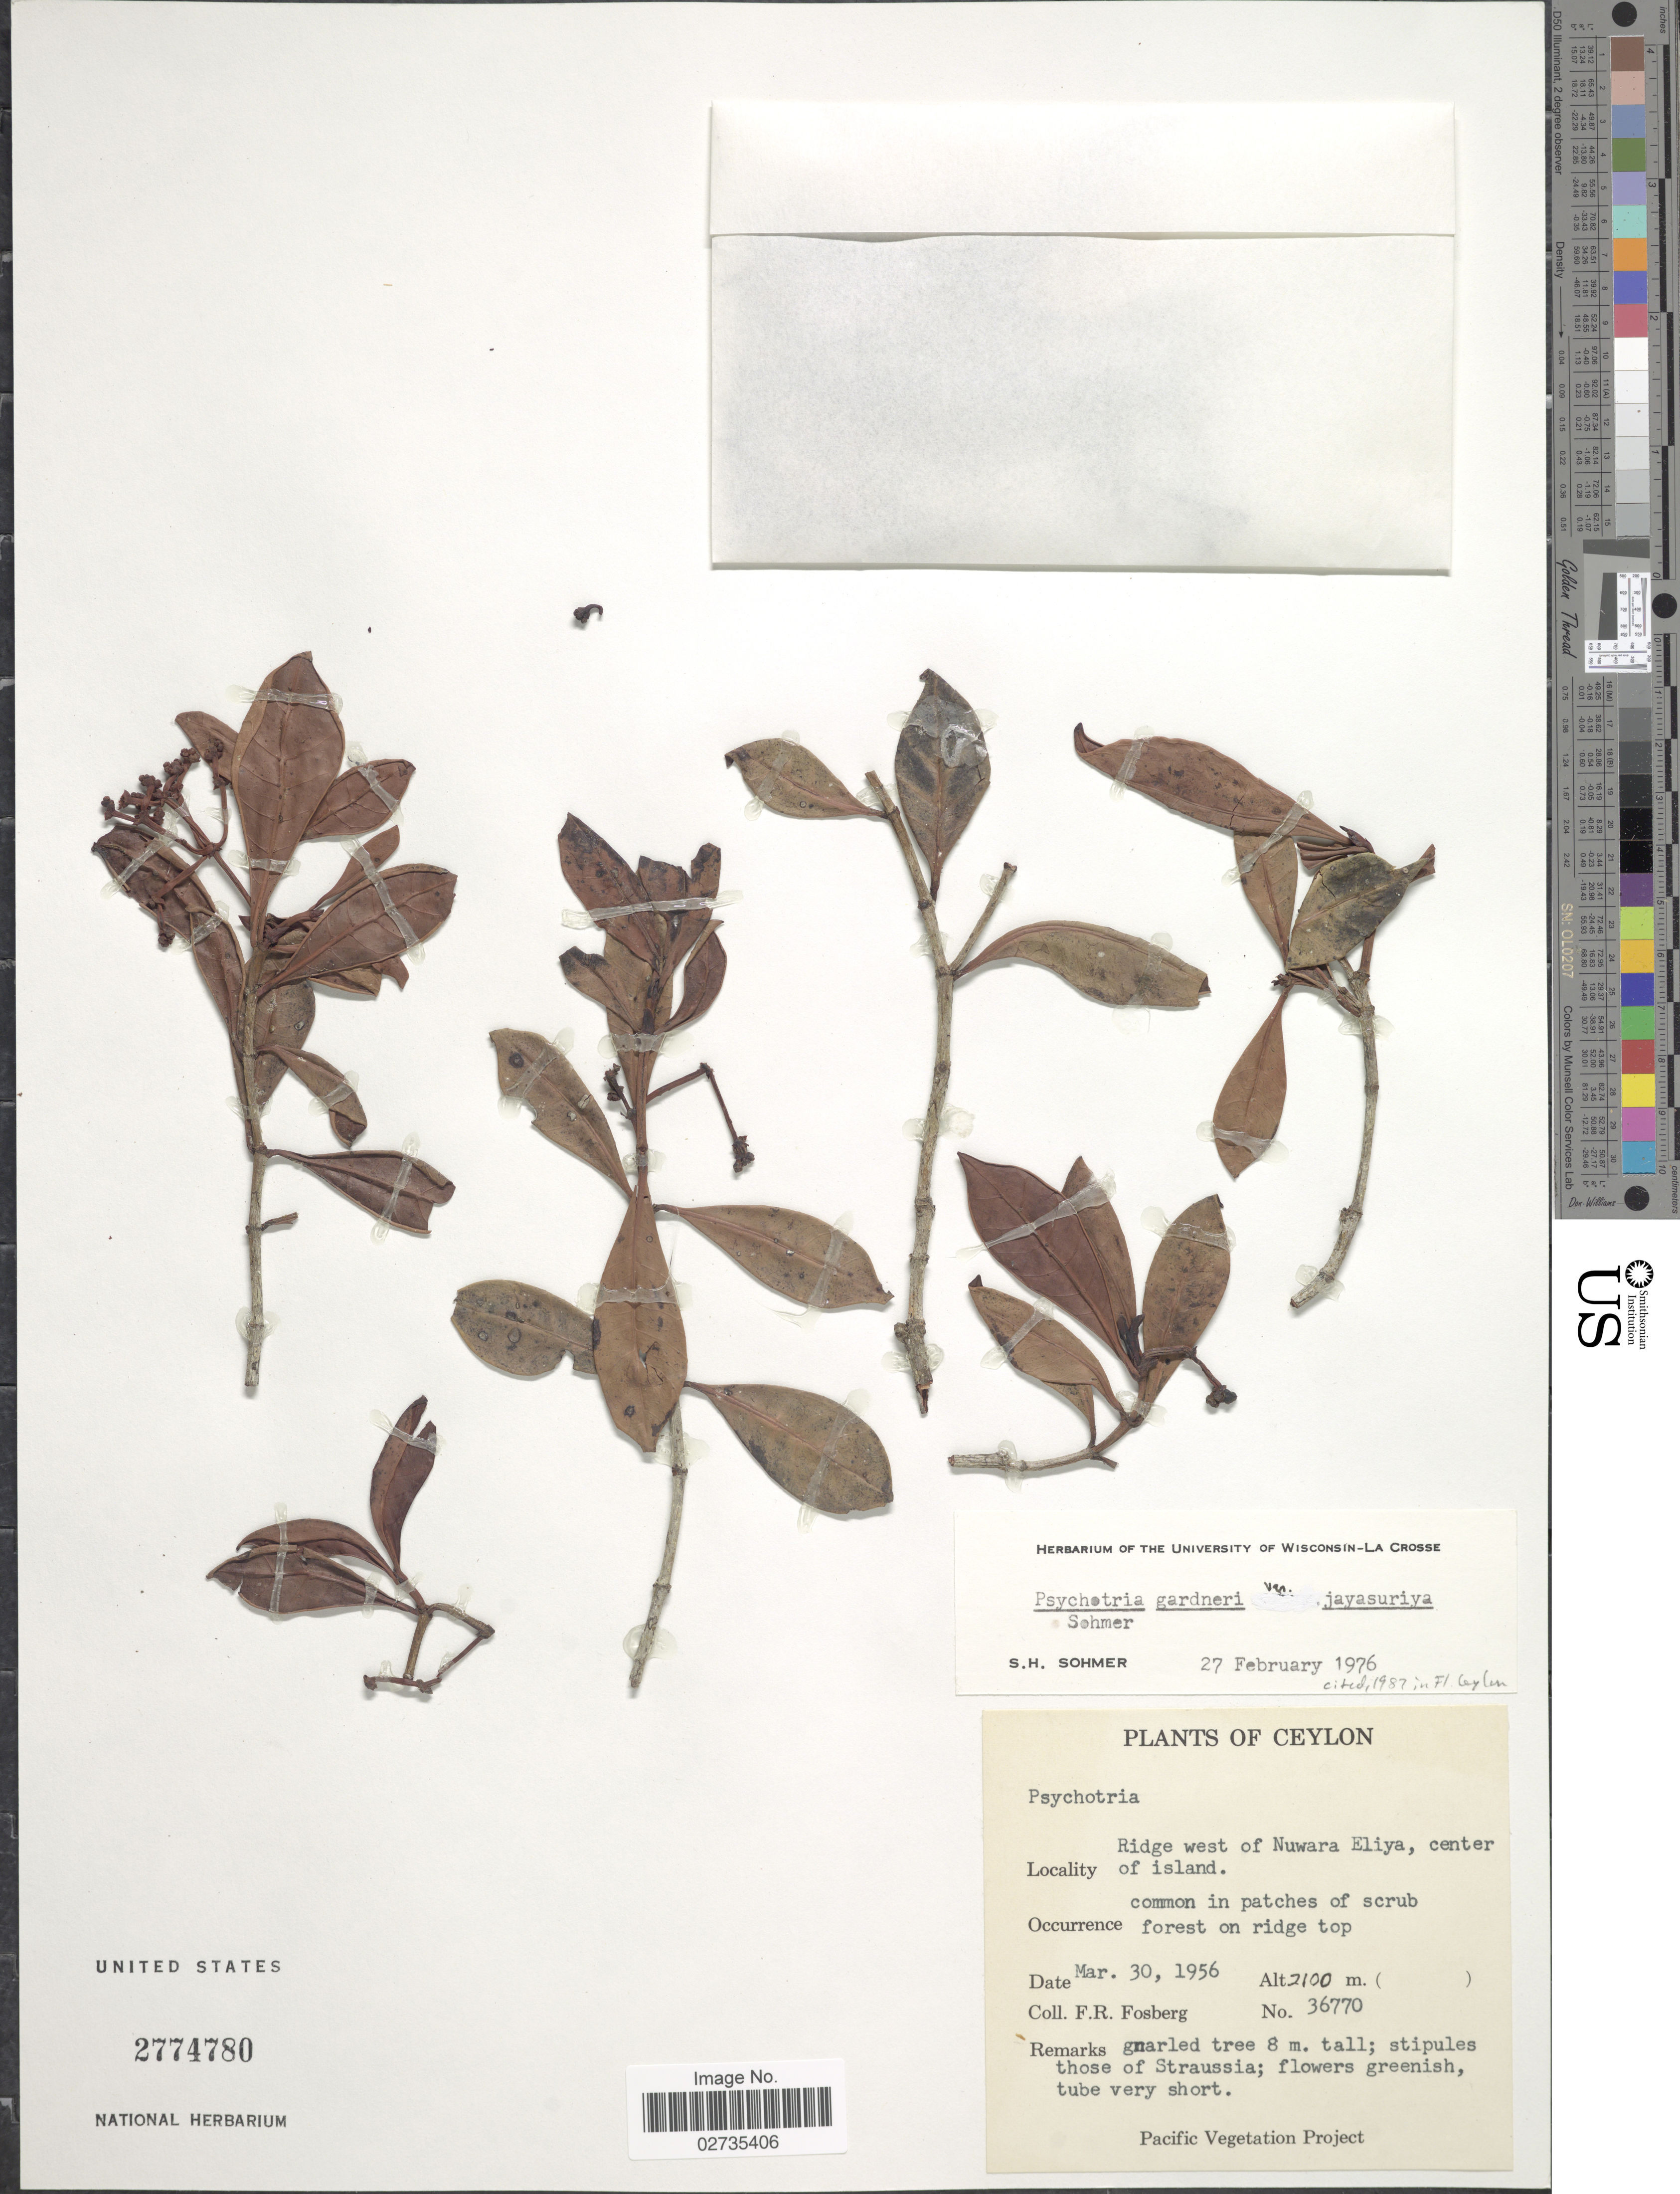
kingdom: Plantae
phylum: Tracheophyta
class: Magnoliopsida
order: Gentianales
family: Rubiaceae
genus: Psychotria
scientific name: Psychotria gardneri var. jayasuriyae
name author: Sohmer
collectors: F. R. Fosberg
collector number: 36770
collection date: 1956-03-30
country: Sri Lanka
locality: Ceylon. Ridge west of Nuwara Eliya, center of island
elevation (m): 2100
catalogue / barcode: US 2774780